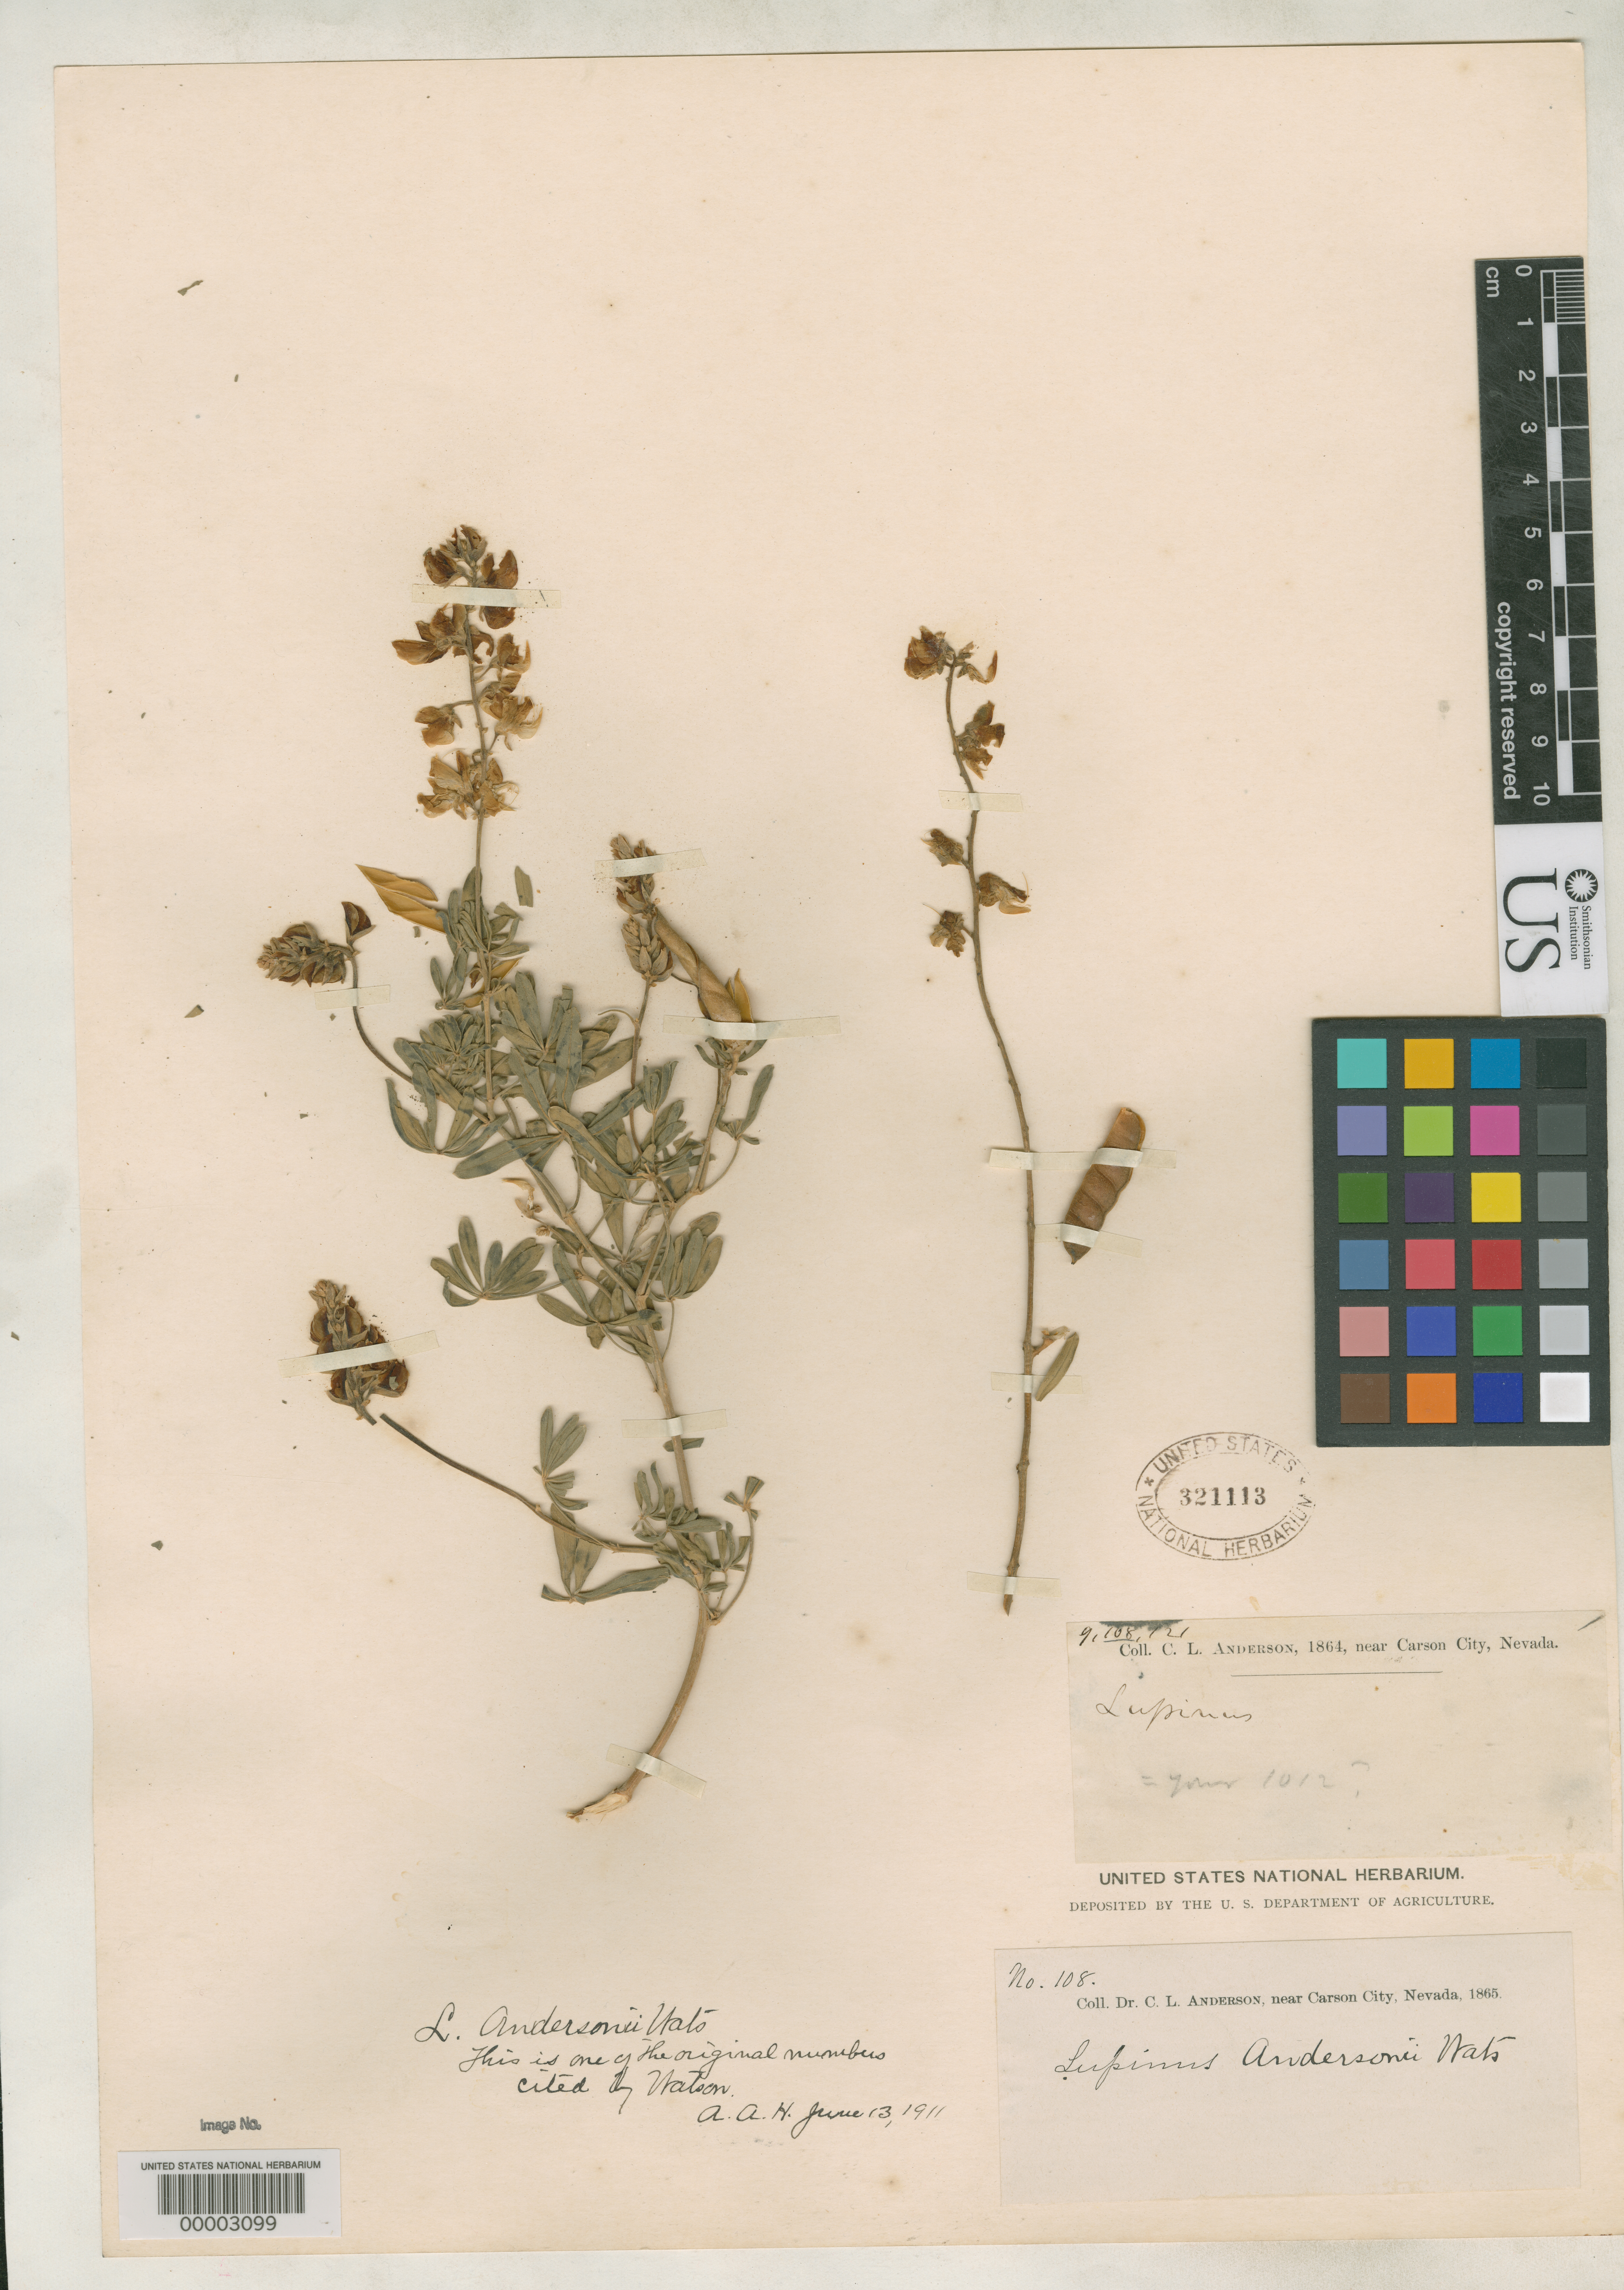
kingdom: Plantae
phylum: Tracheophyta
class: Magnoliopsida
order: Fabales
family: Fabaceae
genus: Lupinus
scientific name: Lupinus andersonii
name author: S. Watson in C. King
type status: Isolectotype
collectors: C. L. Anderson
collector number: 108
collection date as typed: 1864 or -- --- 1865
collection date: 1864 or 1865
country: United States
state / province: Nevada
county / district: Ormsby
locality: Near Carson City.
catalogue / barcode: US 321113